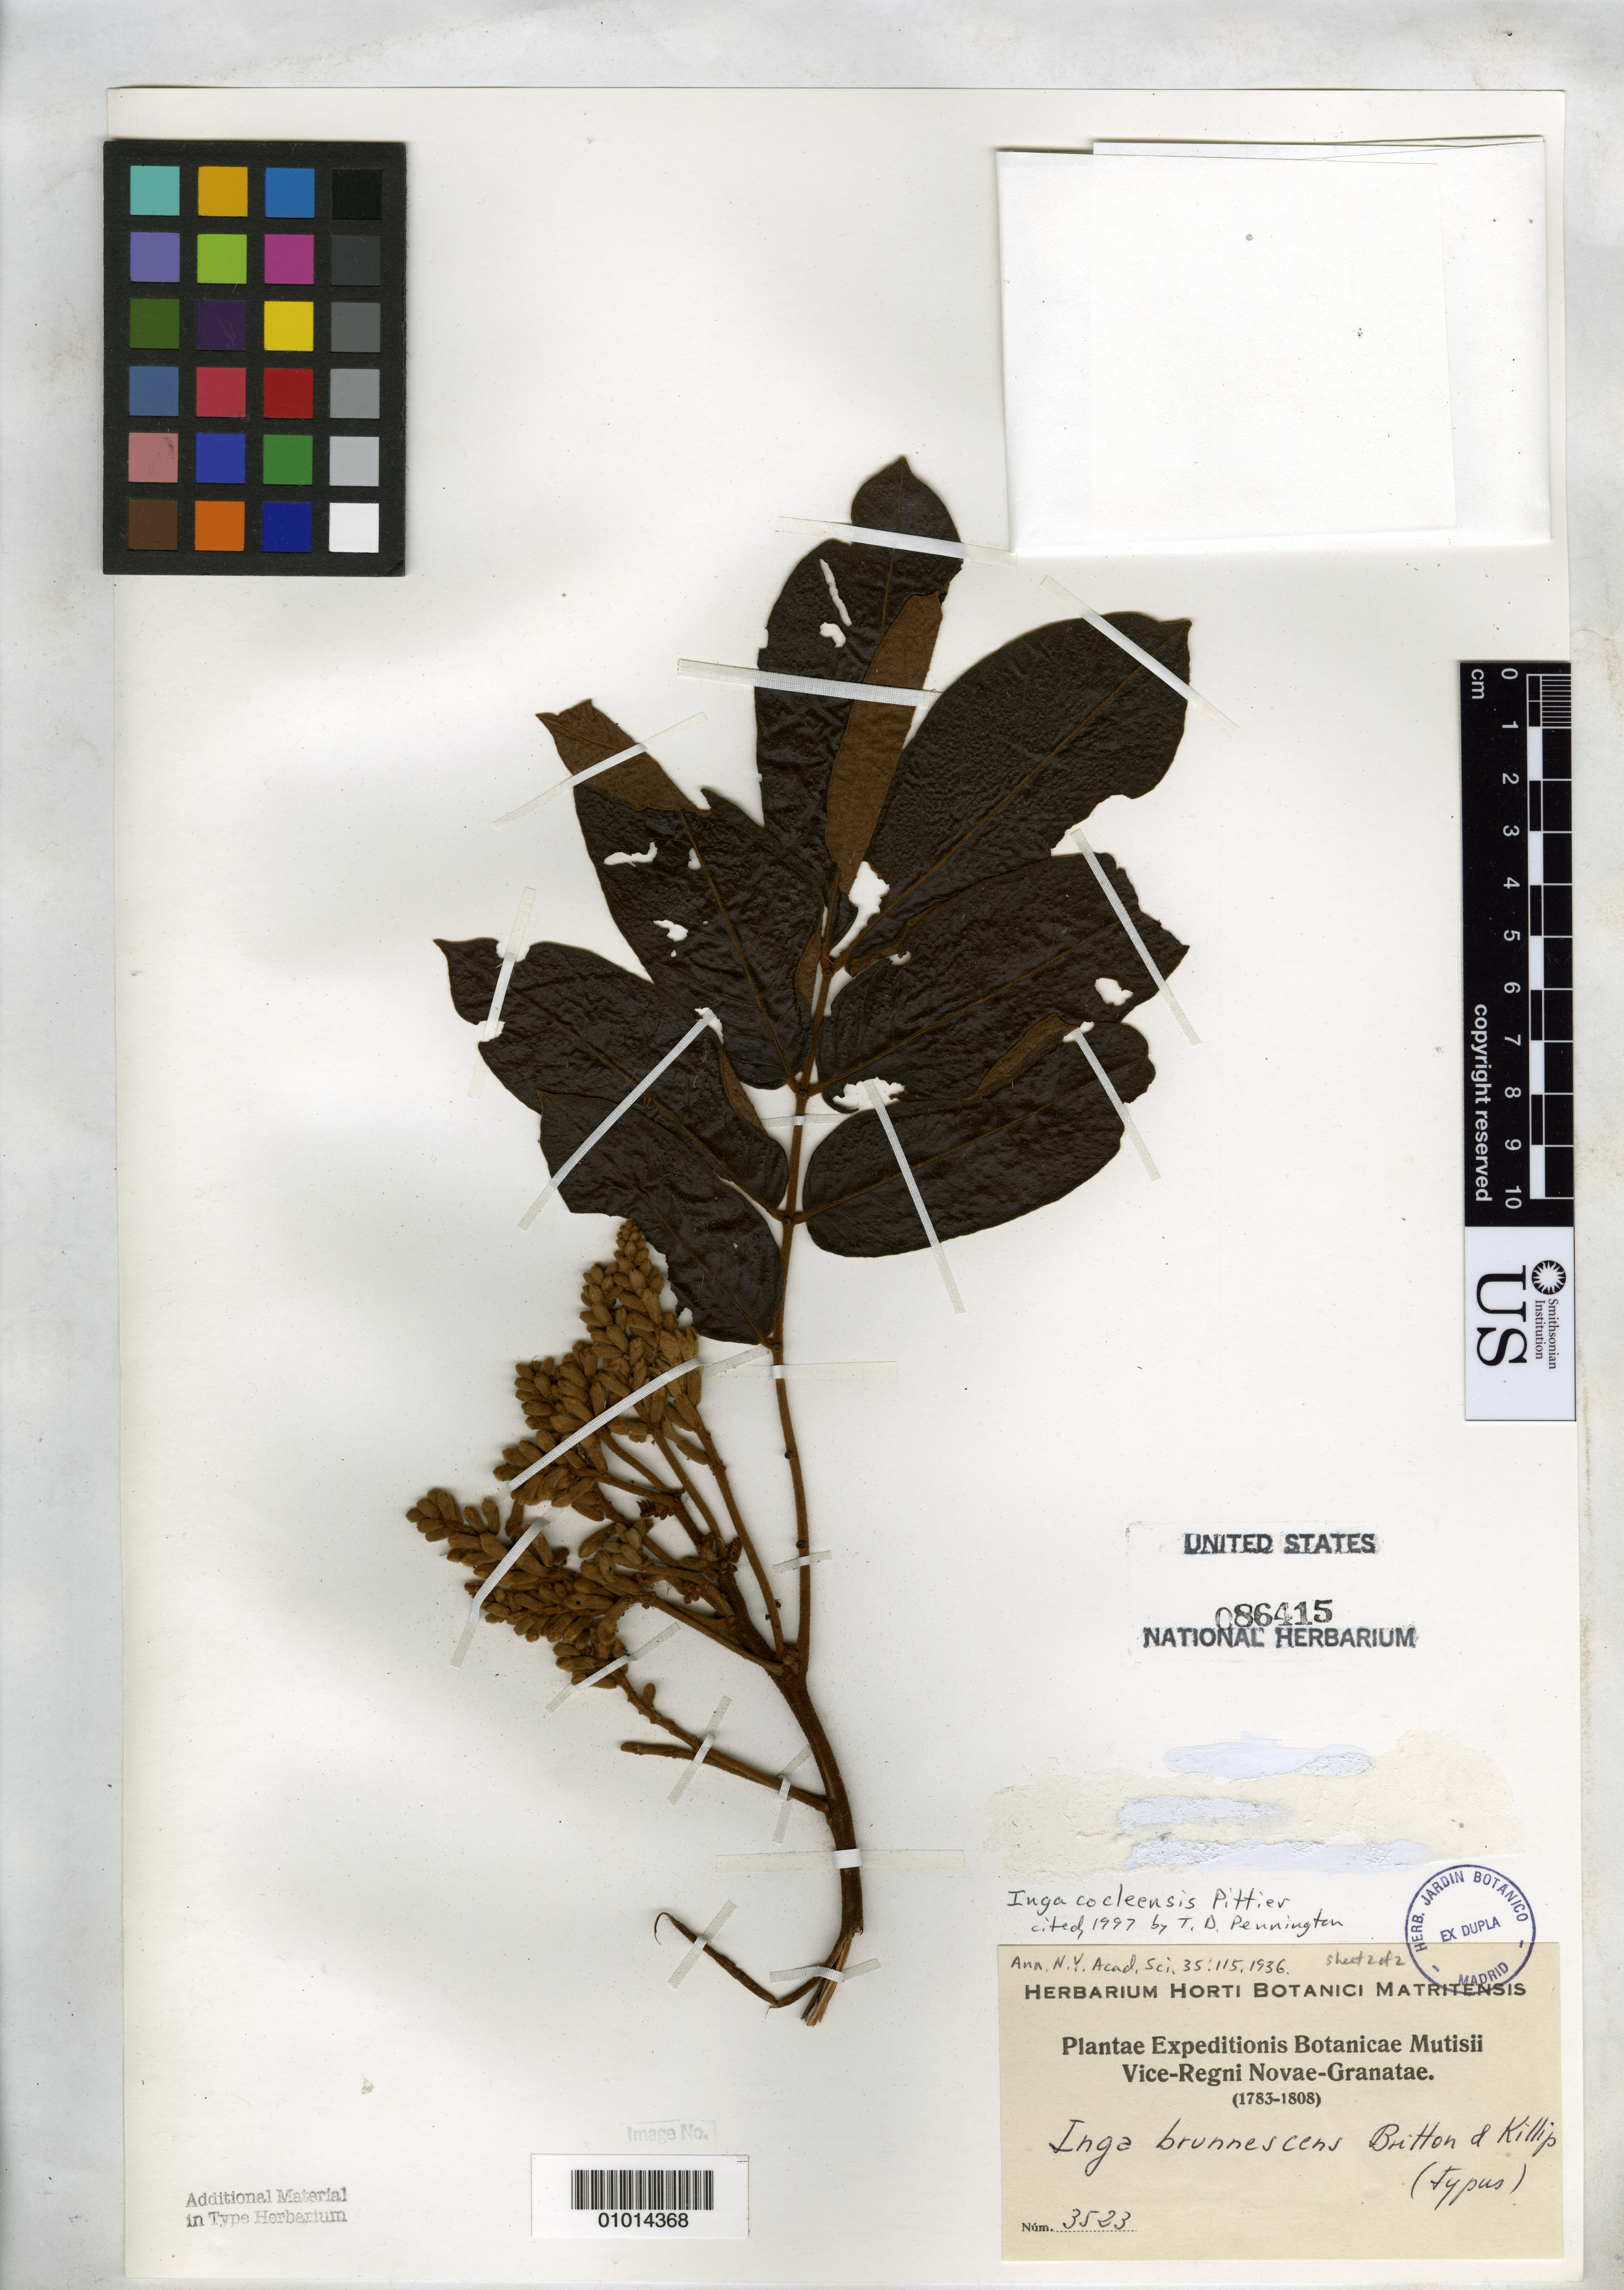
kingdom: Plantae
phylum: Tracheophyta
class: Magnoliopsida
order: Fabales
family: Fabaceae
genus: Inga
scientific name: Inga brunnescens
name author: Britton & Killip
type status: Isotype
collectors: J. C. B. Mutis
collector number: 3523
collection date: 1783/1808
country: Colombia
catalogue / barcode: US 86415